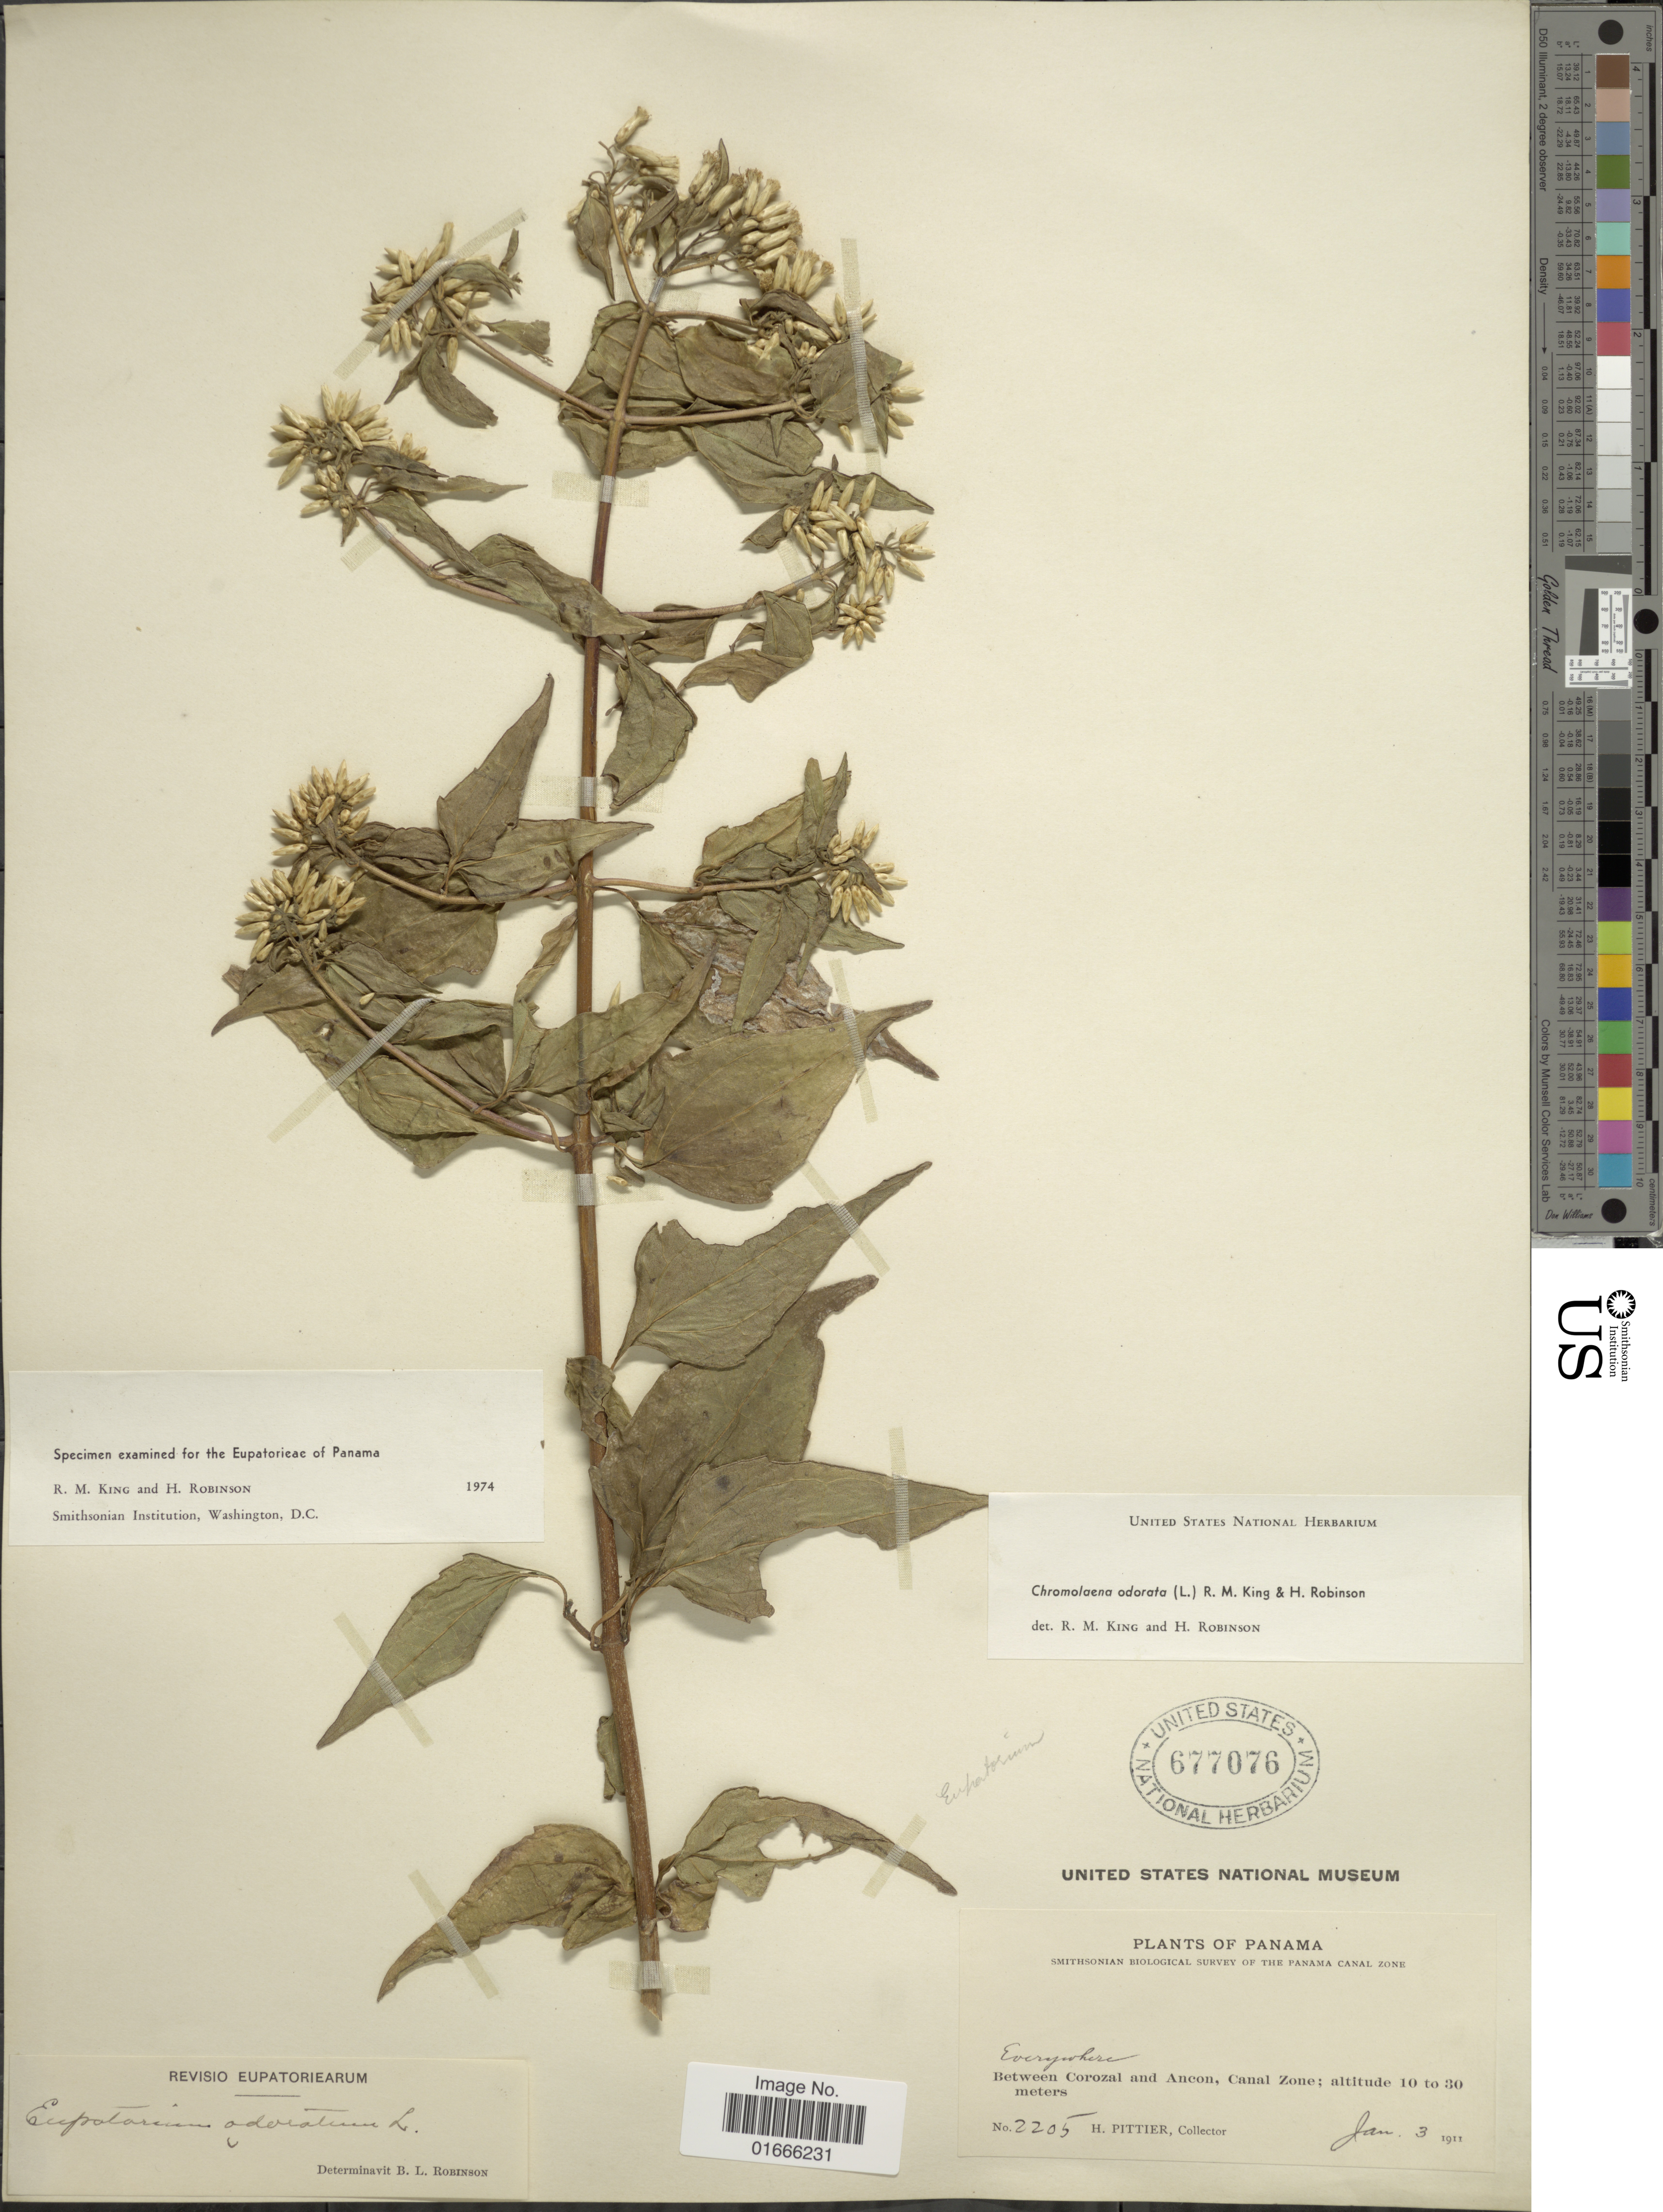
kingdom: Plantae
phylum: Tracheophyta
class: Magnoliopsida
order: Asterales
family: Asteraceae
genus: Chromolaena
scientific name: Chromolaena odorata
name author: (L.) R.M. King & H. Rob.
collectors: H. F. Pittier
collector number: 2205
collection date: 1911-01-03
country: Panama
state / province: Colón / Panamá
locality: The Panama Canal Zone, Between Corazal and Ancon, Canal Zone.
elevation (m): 10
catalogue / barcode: US 677076